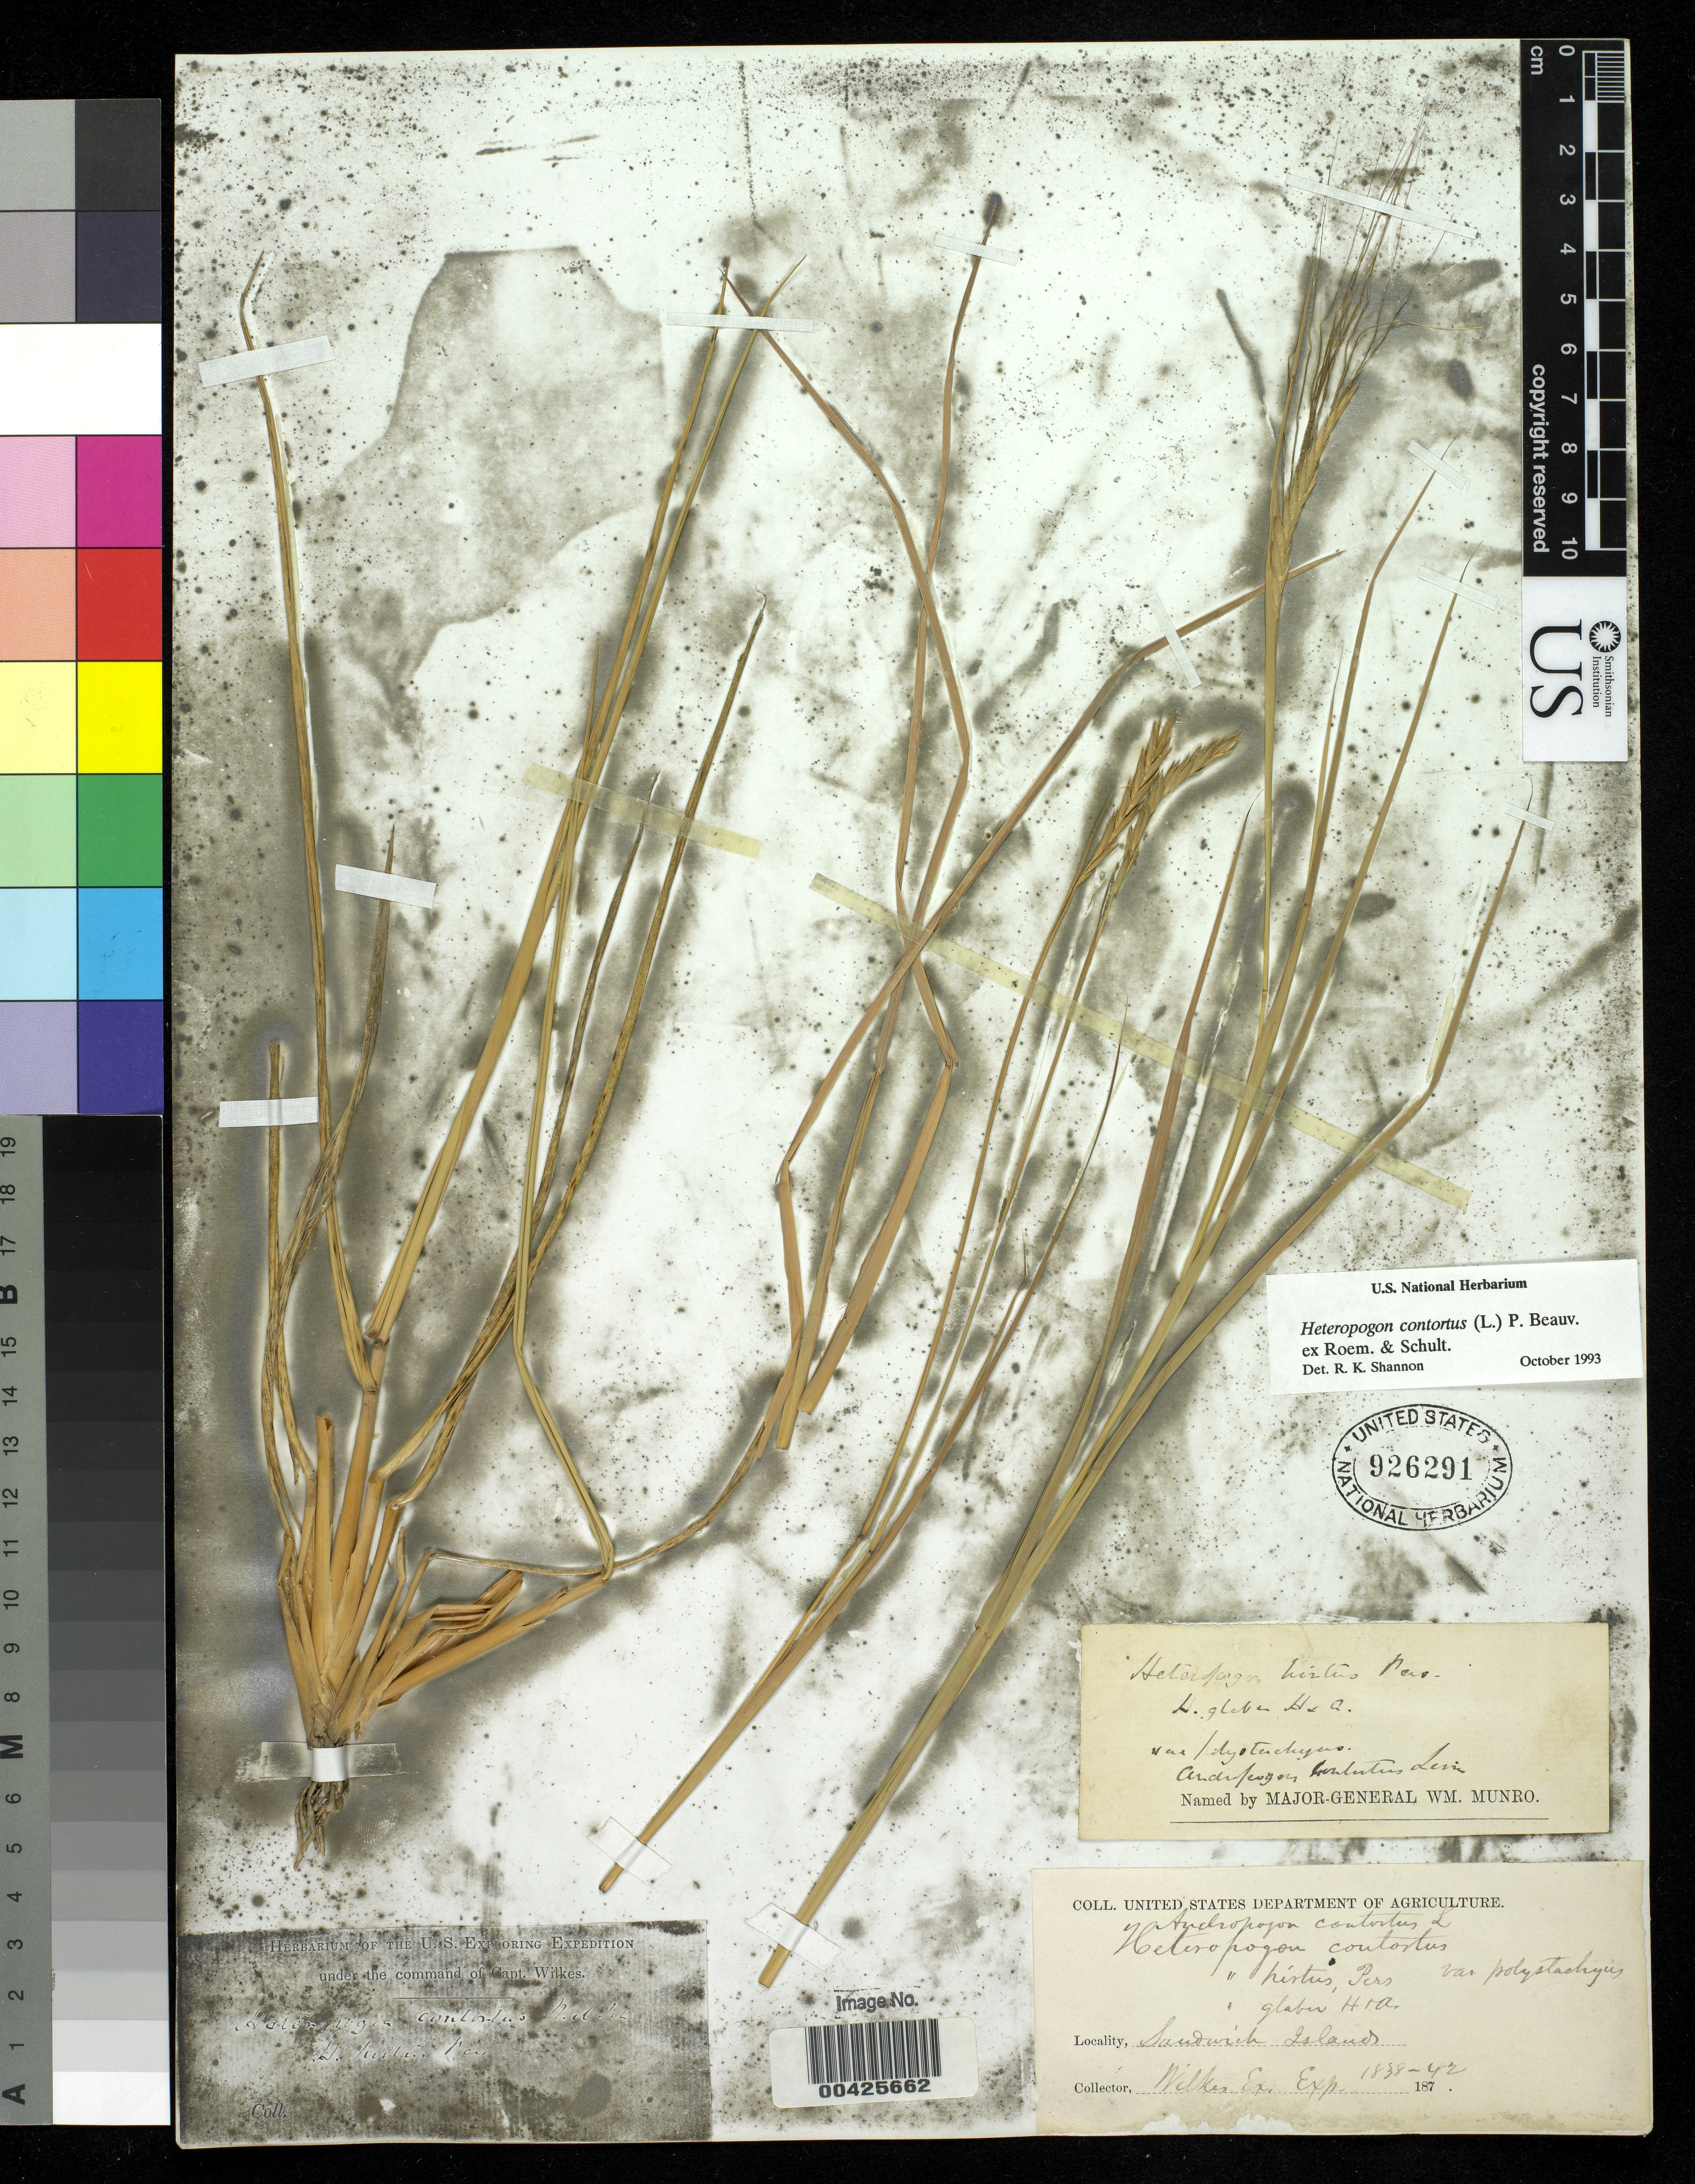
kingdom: Plantae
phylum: Tracheophyta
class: Liliopsida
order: Poales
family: Poaceae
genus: Heteropogon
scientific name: Heteropogon contortus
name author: (L.) P. Beauv. ex Roem. & Schult.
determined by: Shannon, R. K., (UNITED STATES)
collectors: Wilkes Explor. Exped.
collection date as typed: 1838 to -- --- 1842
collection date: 1838/1842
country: United States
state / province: Hawaii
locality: Sandwich Islands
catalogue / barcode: US 926291